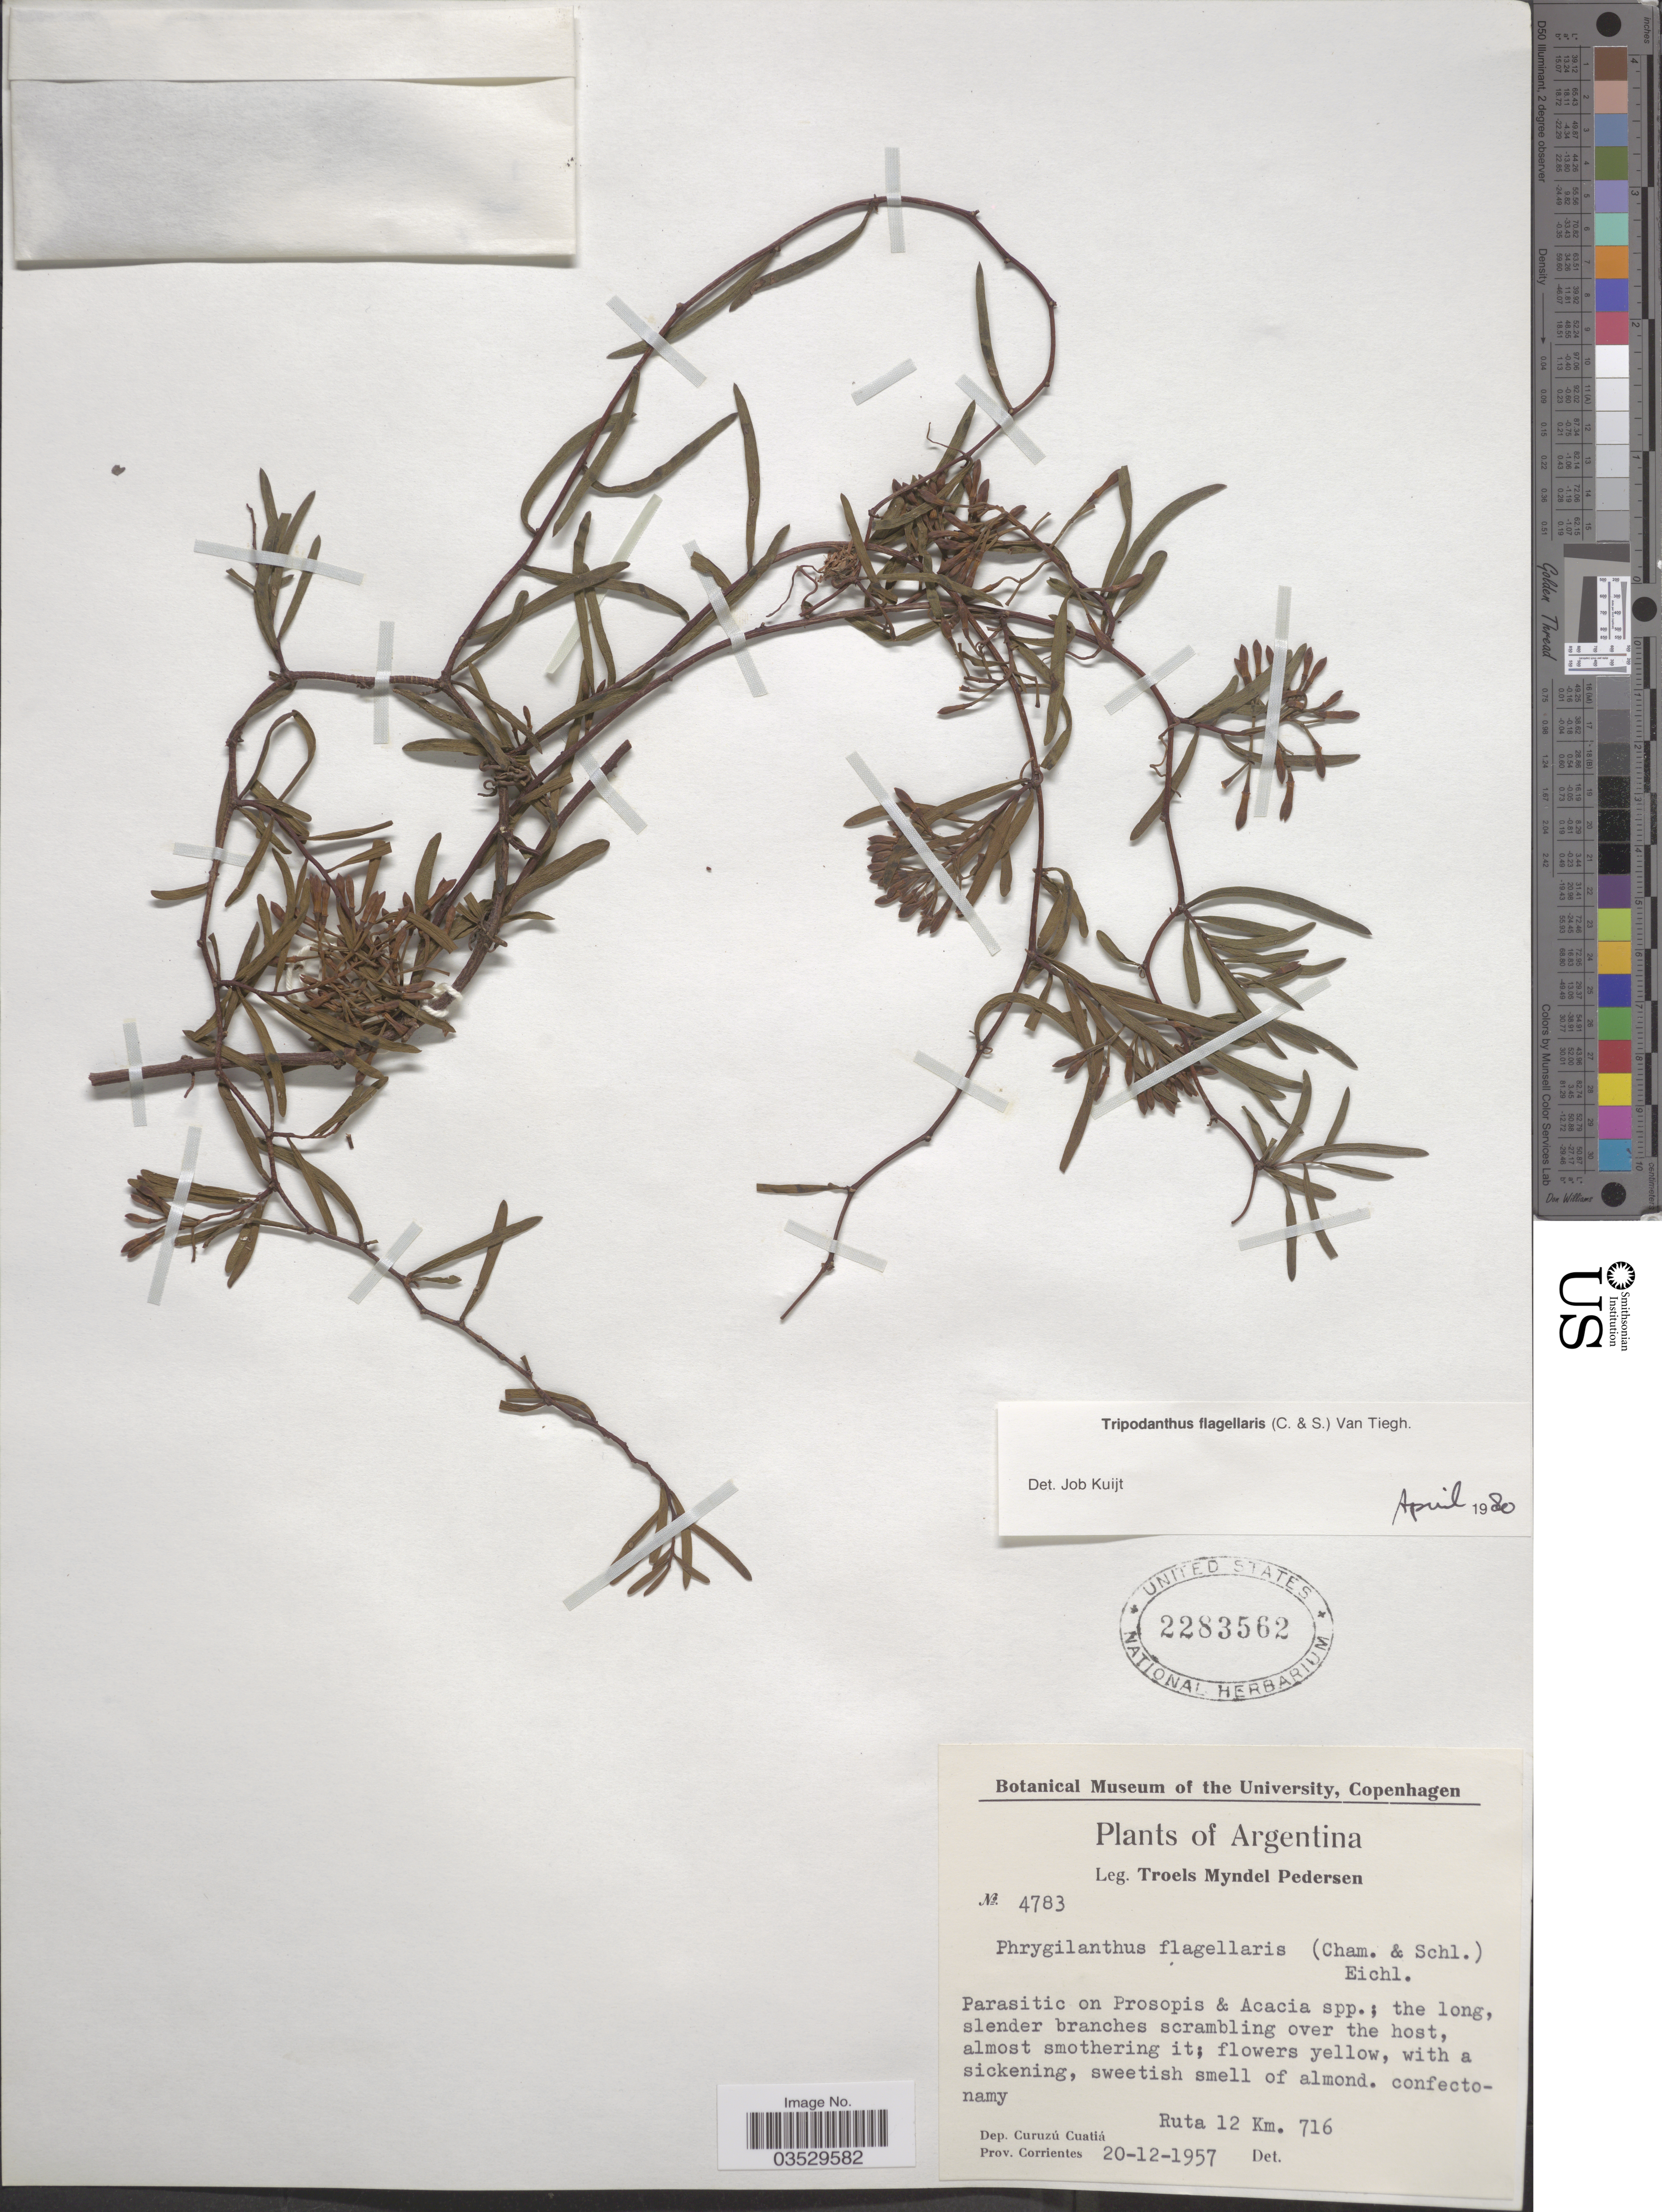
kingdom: Plantae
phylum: Tracheophyta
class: Magnoliopsida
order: Santalales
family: Loranthaceae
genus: Tripodanthus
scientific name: Tripodanthus flagellaris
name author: (Cham. & Schltdl.) Tiegh.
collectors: T. Pederson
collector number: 4783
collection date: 1957-12-20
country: Argentina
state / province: Corrientes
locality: Dep. Curuzú Cuatiá. Ruta 12 Km. 716.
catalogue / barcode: US 2283562